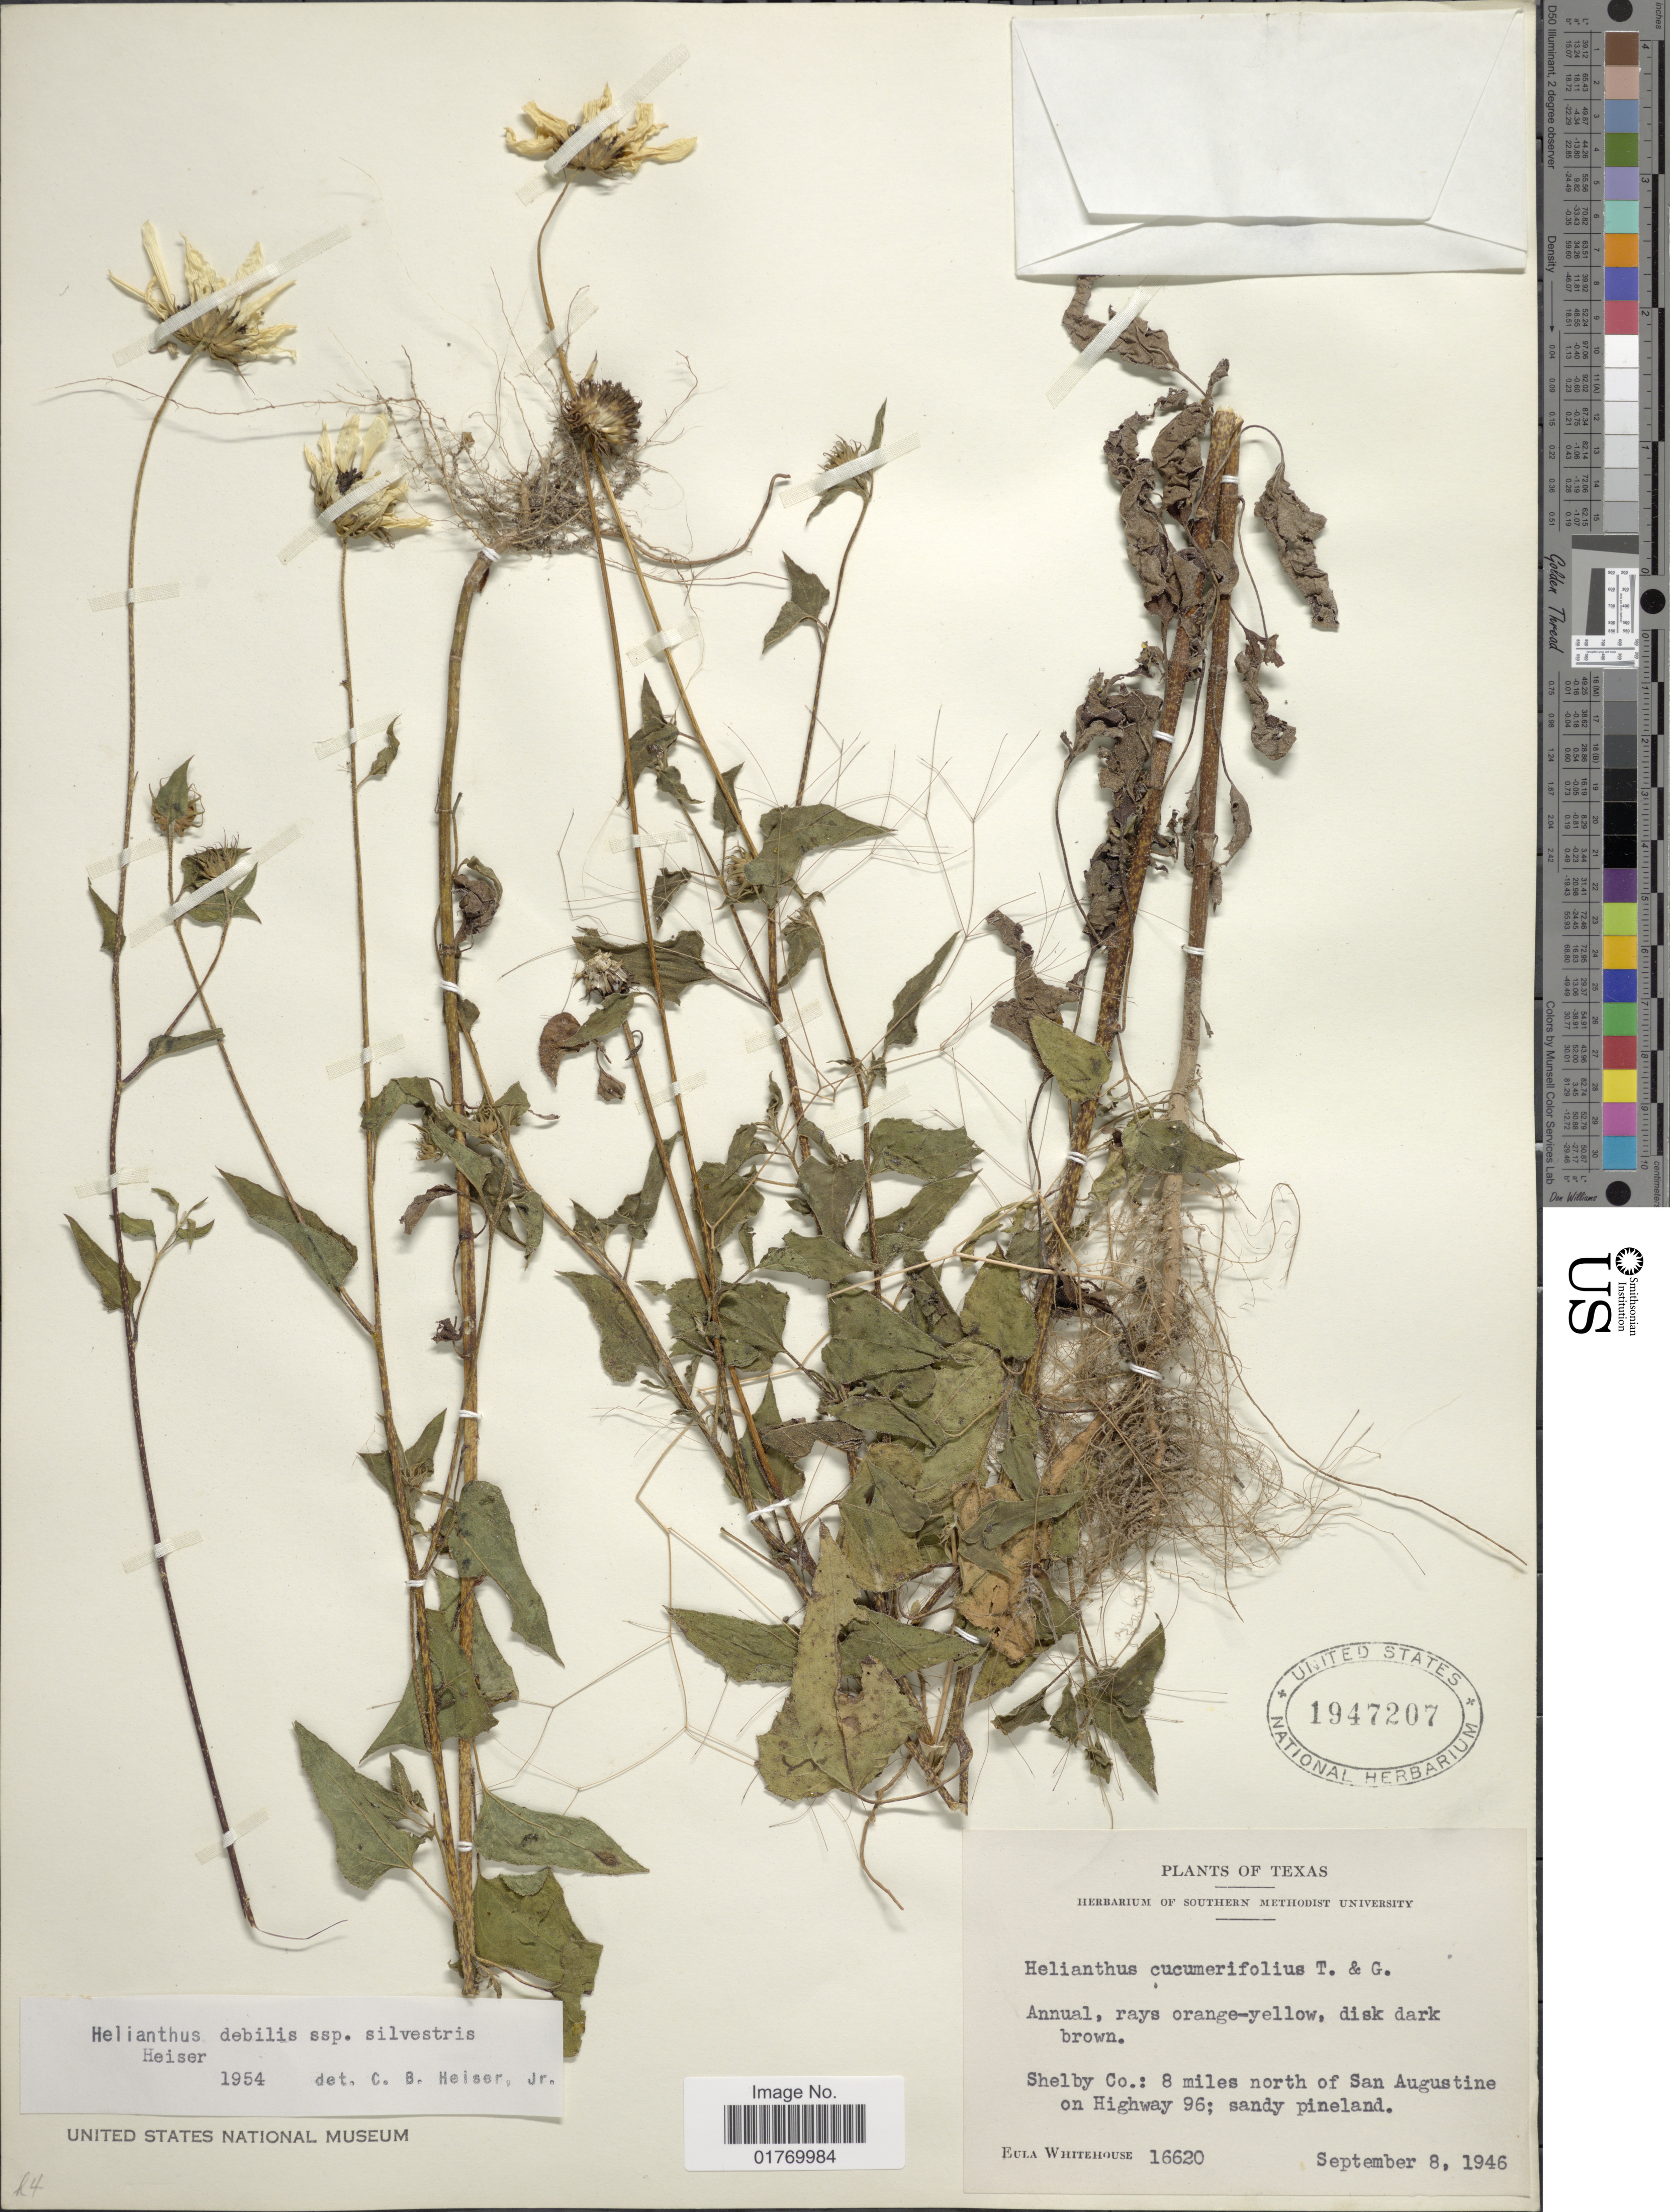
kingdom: Plantae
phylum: Tracheophyta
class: Magnoliopsida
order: Asterales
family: Asteraceae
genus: Helianthus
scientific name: Helianthus debilis subsp. sylvestris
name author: Heiser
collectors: E. Whitehouse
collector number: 16620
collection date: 1946-09-08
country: United States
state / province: Texas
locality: Shelby Co.: 8 miles north of San Augustine On Highway 96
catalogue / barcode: US 1947207